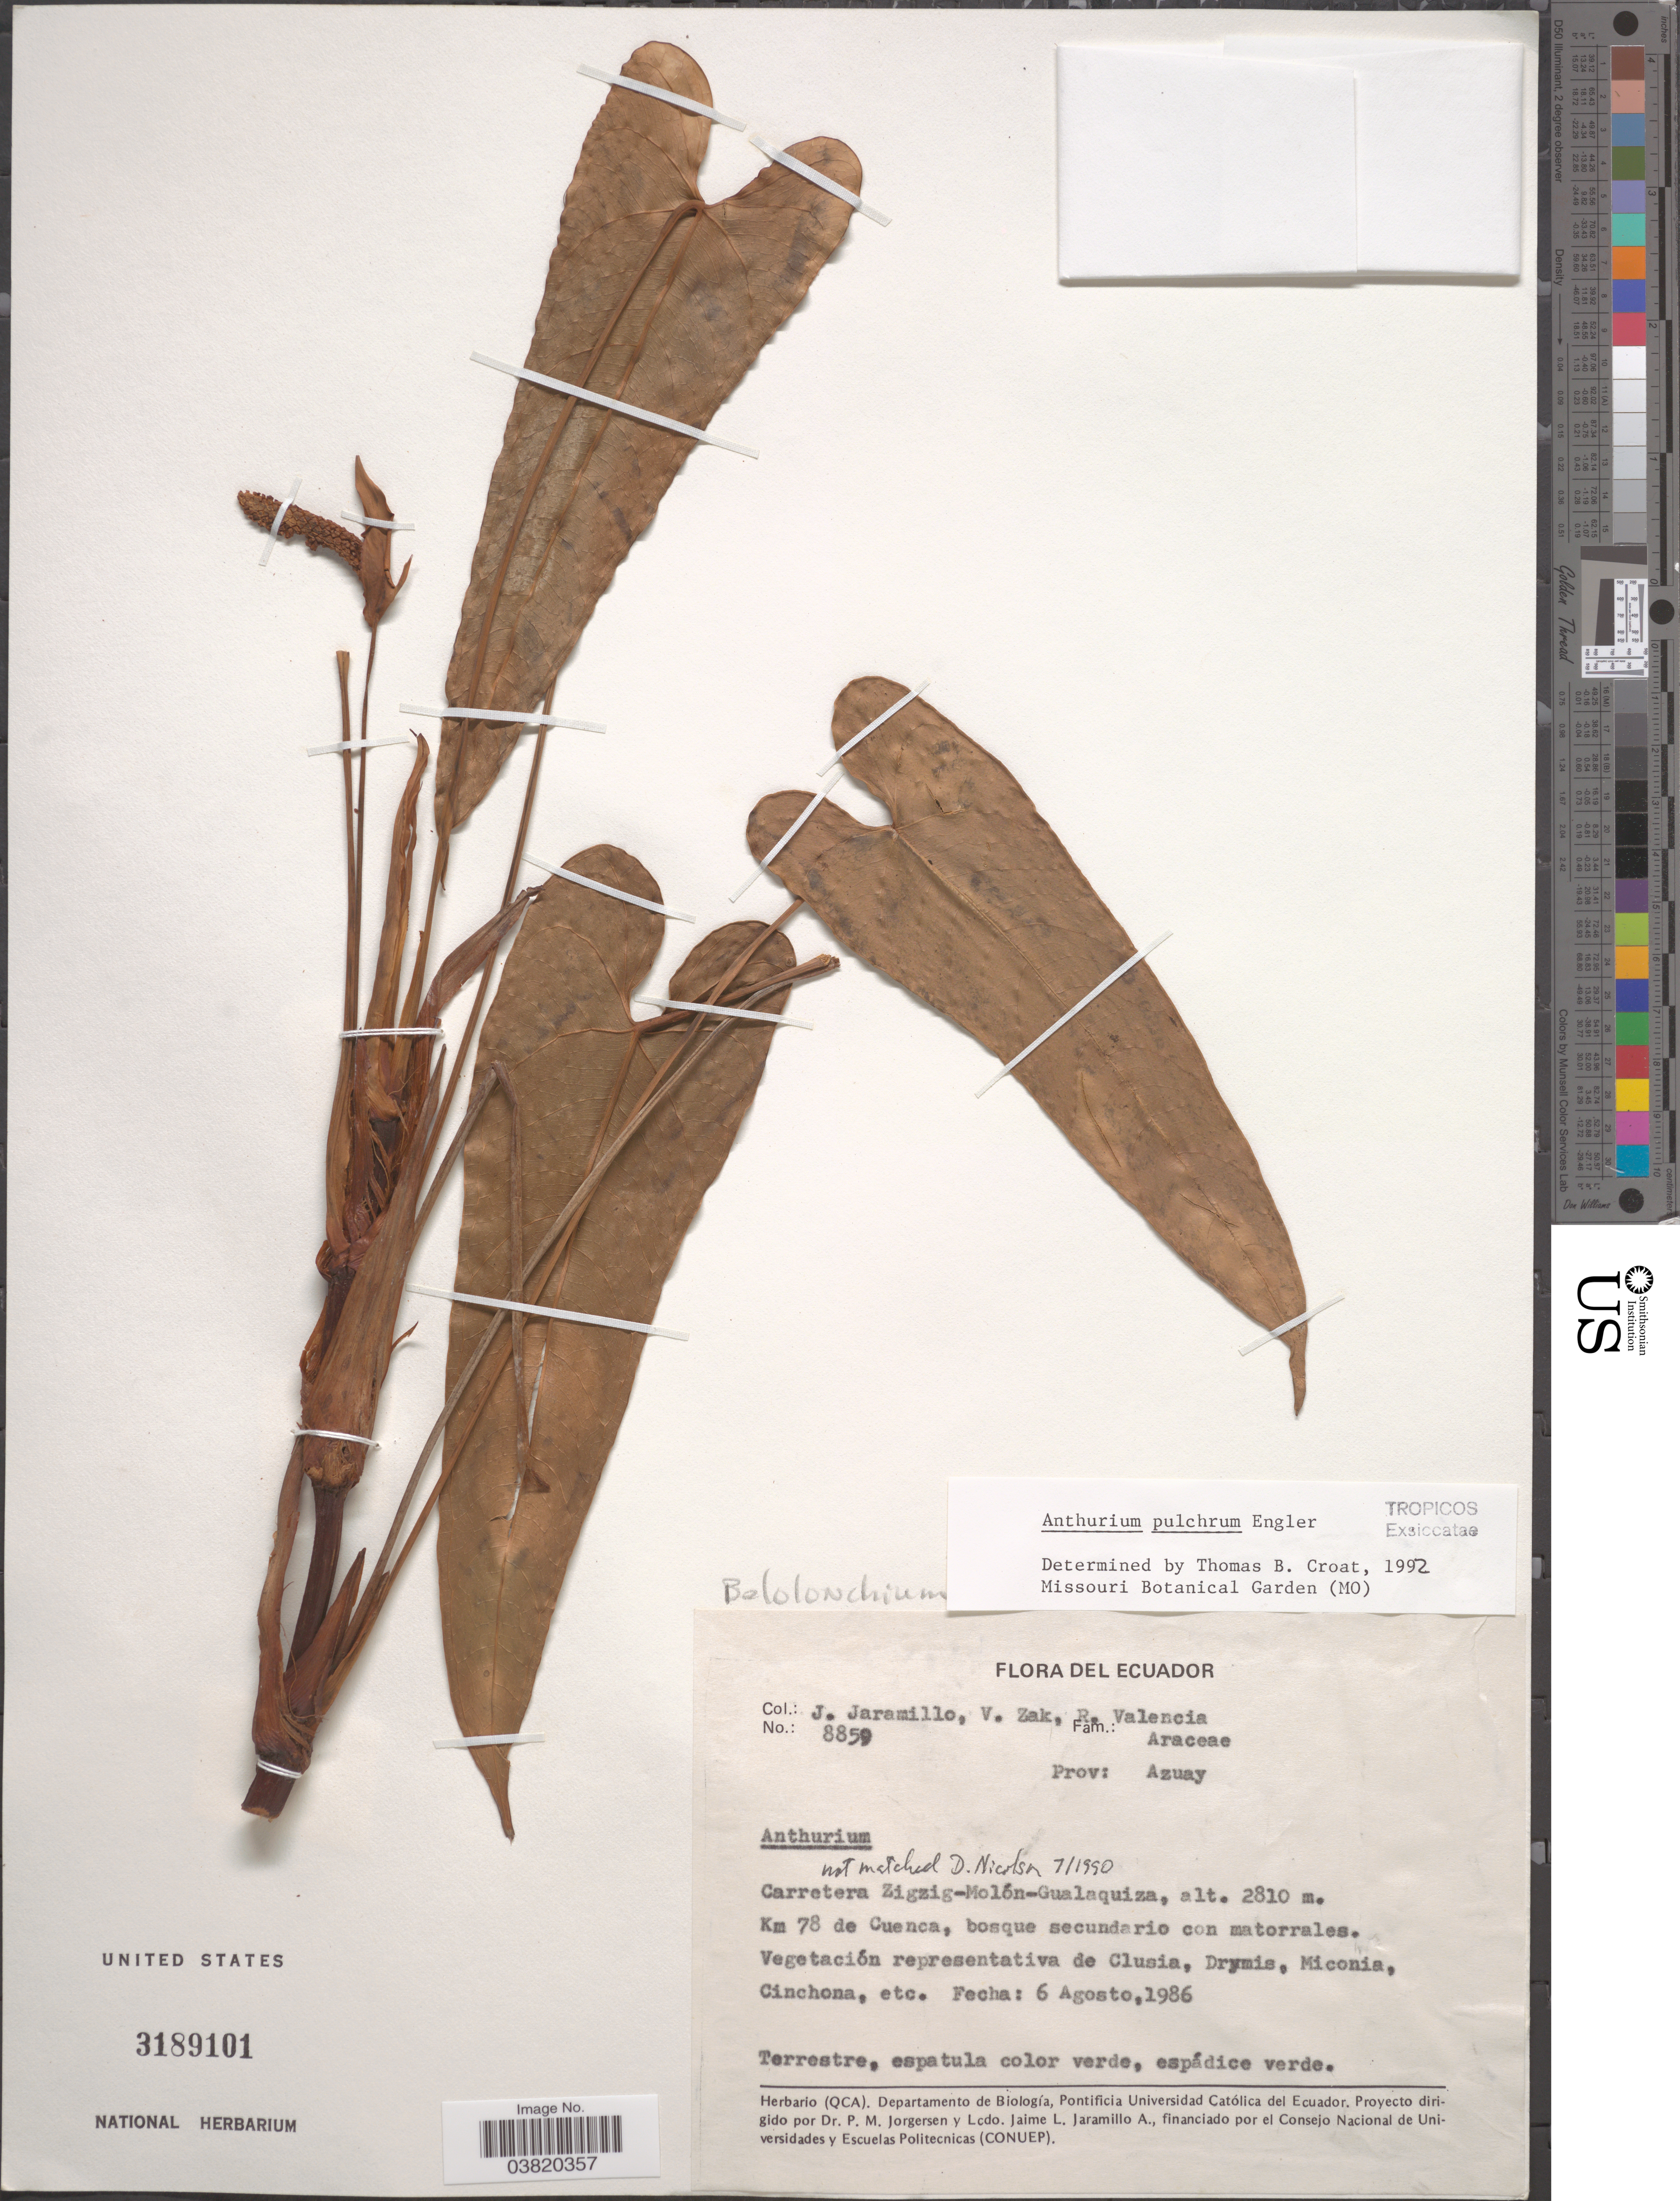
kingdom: Plantae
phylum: Tracheophyta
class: Liliopsida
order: Alismatales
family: Araceae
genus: Anthurium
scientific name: Anthurium pulchrum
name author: N.E. Br.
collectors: J. Jaramillo, V. Zak & R. Valencia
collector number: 8859*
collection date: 1986-08-06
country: Ecuador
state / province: Azuay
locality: Carretera Zigzig-Molón-Gualaquiza. Km 78 de Cuenca.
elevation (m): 2810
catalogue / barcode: US 3189101